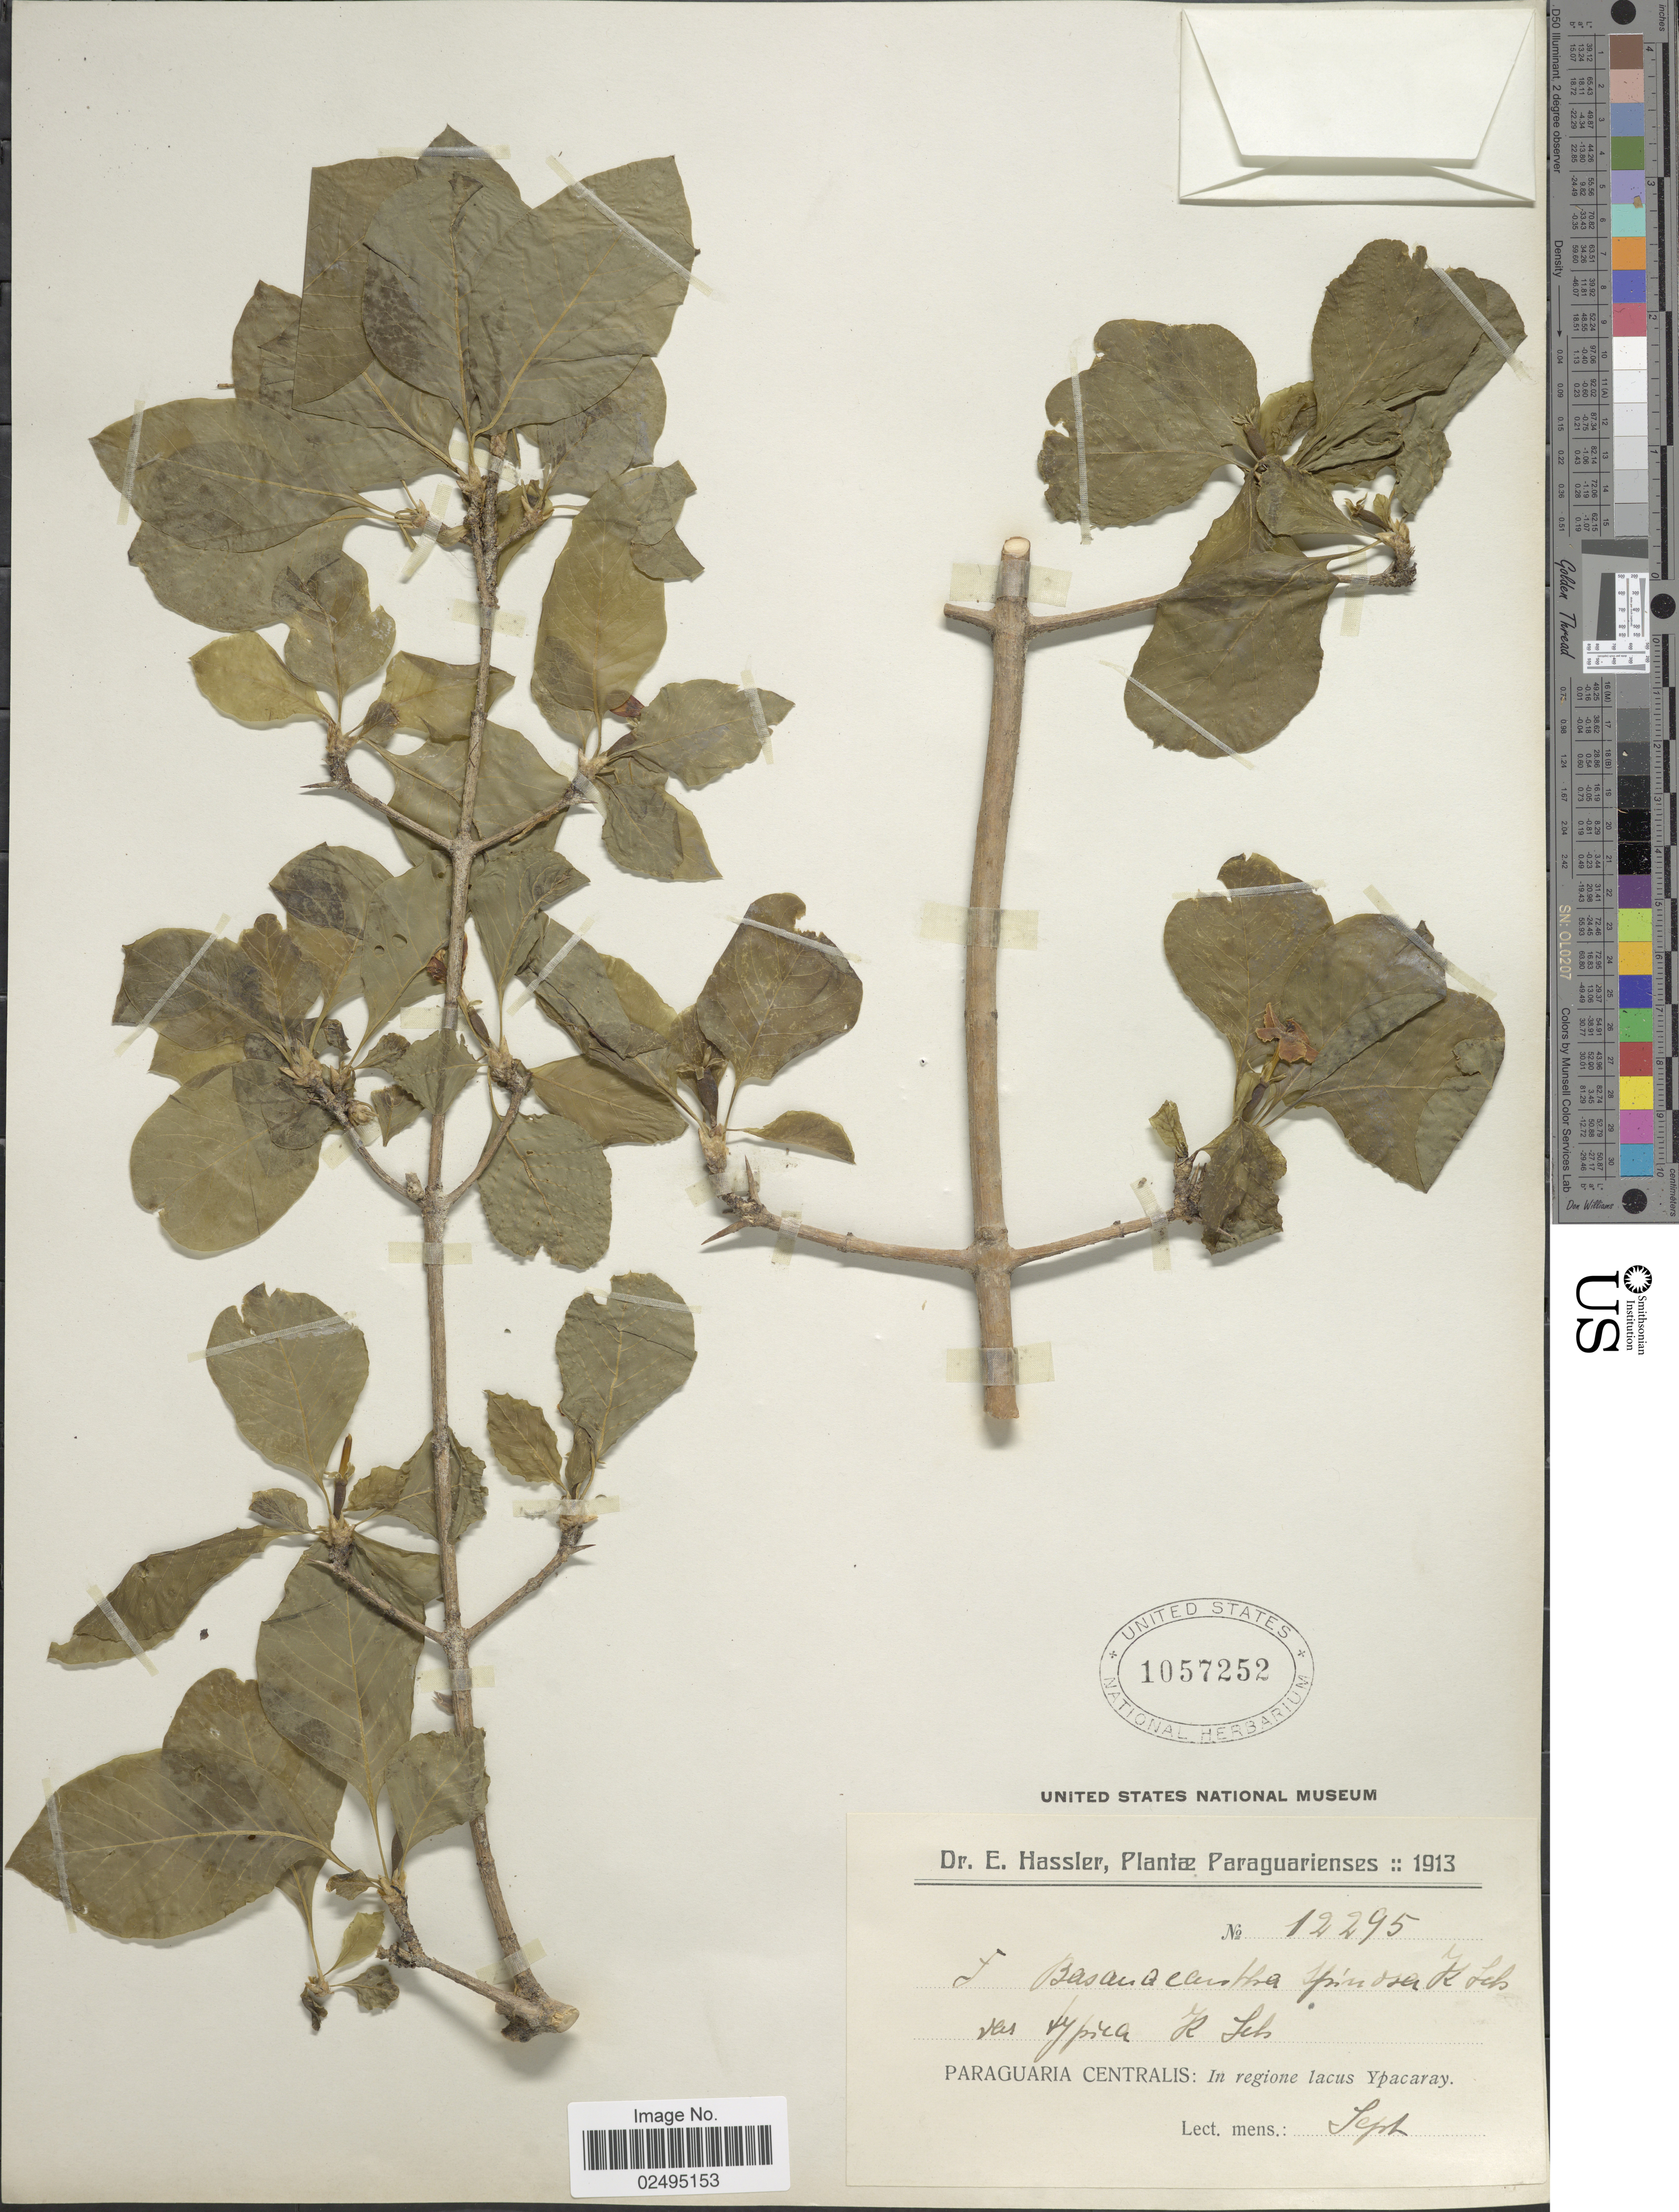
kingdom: Plantae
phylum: Tracheophyta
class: Magnoliopsida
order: Gentianales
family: Rubiaceae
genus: Randia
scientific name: Randia armata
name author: (Sw.) DC.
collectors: E. Hassler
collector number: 12295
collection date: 1913-09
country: Paraguay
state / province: Paraguari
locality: In regione lacus Ypacaray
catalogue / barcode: US 1057252